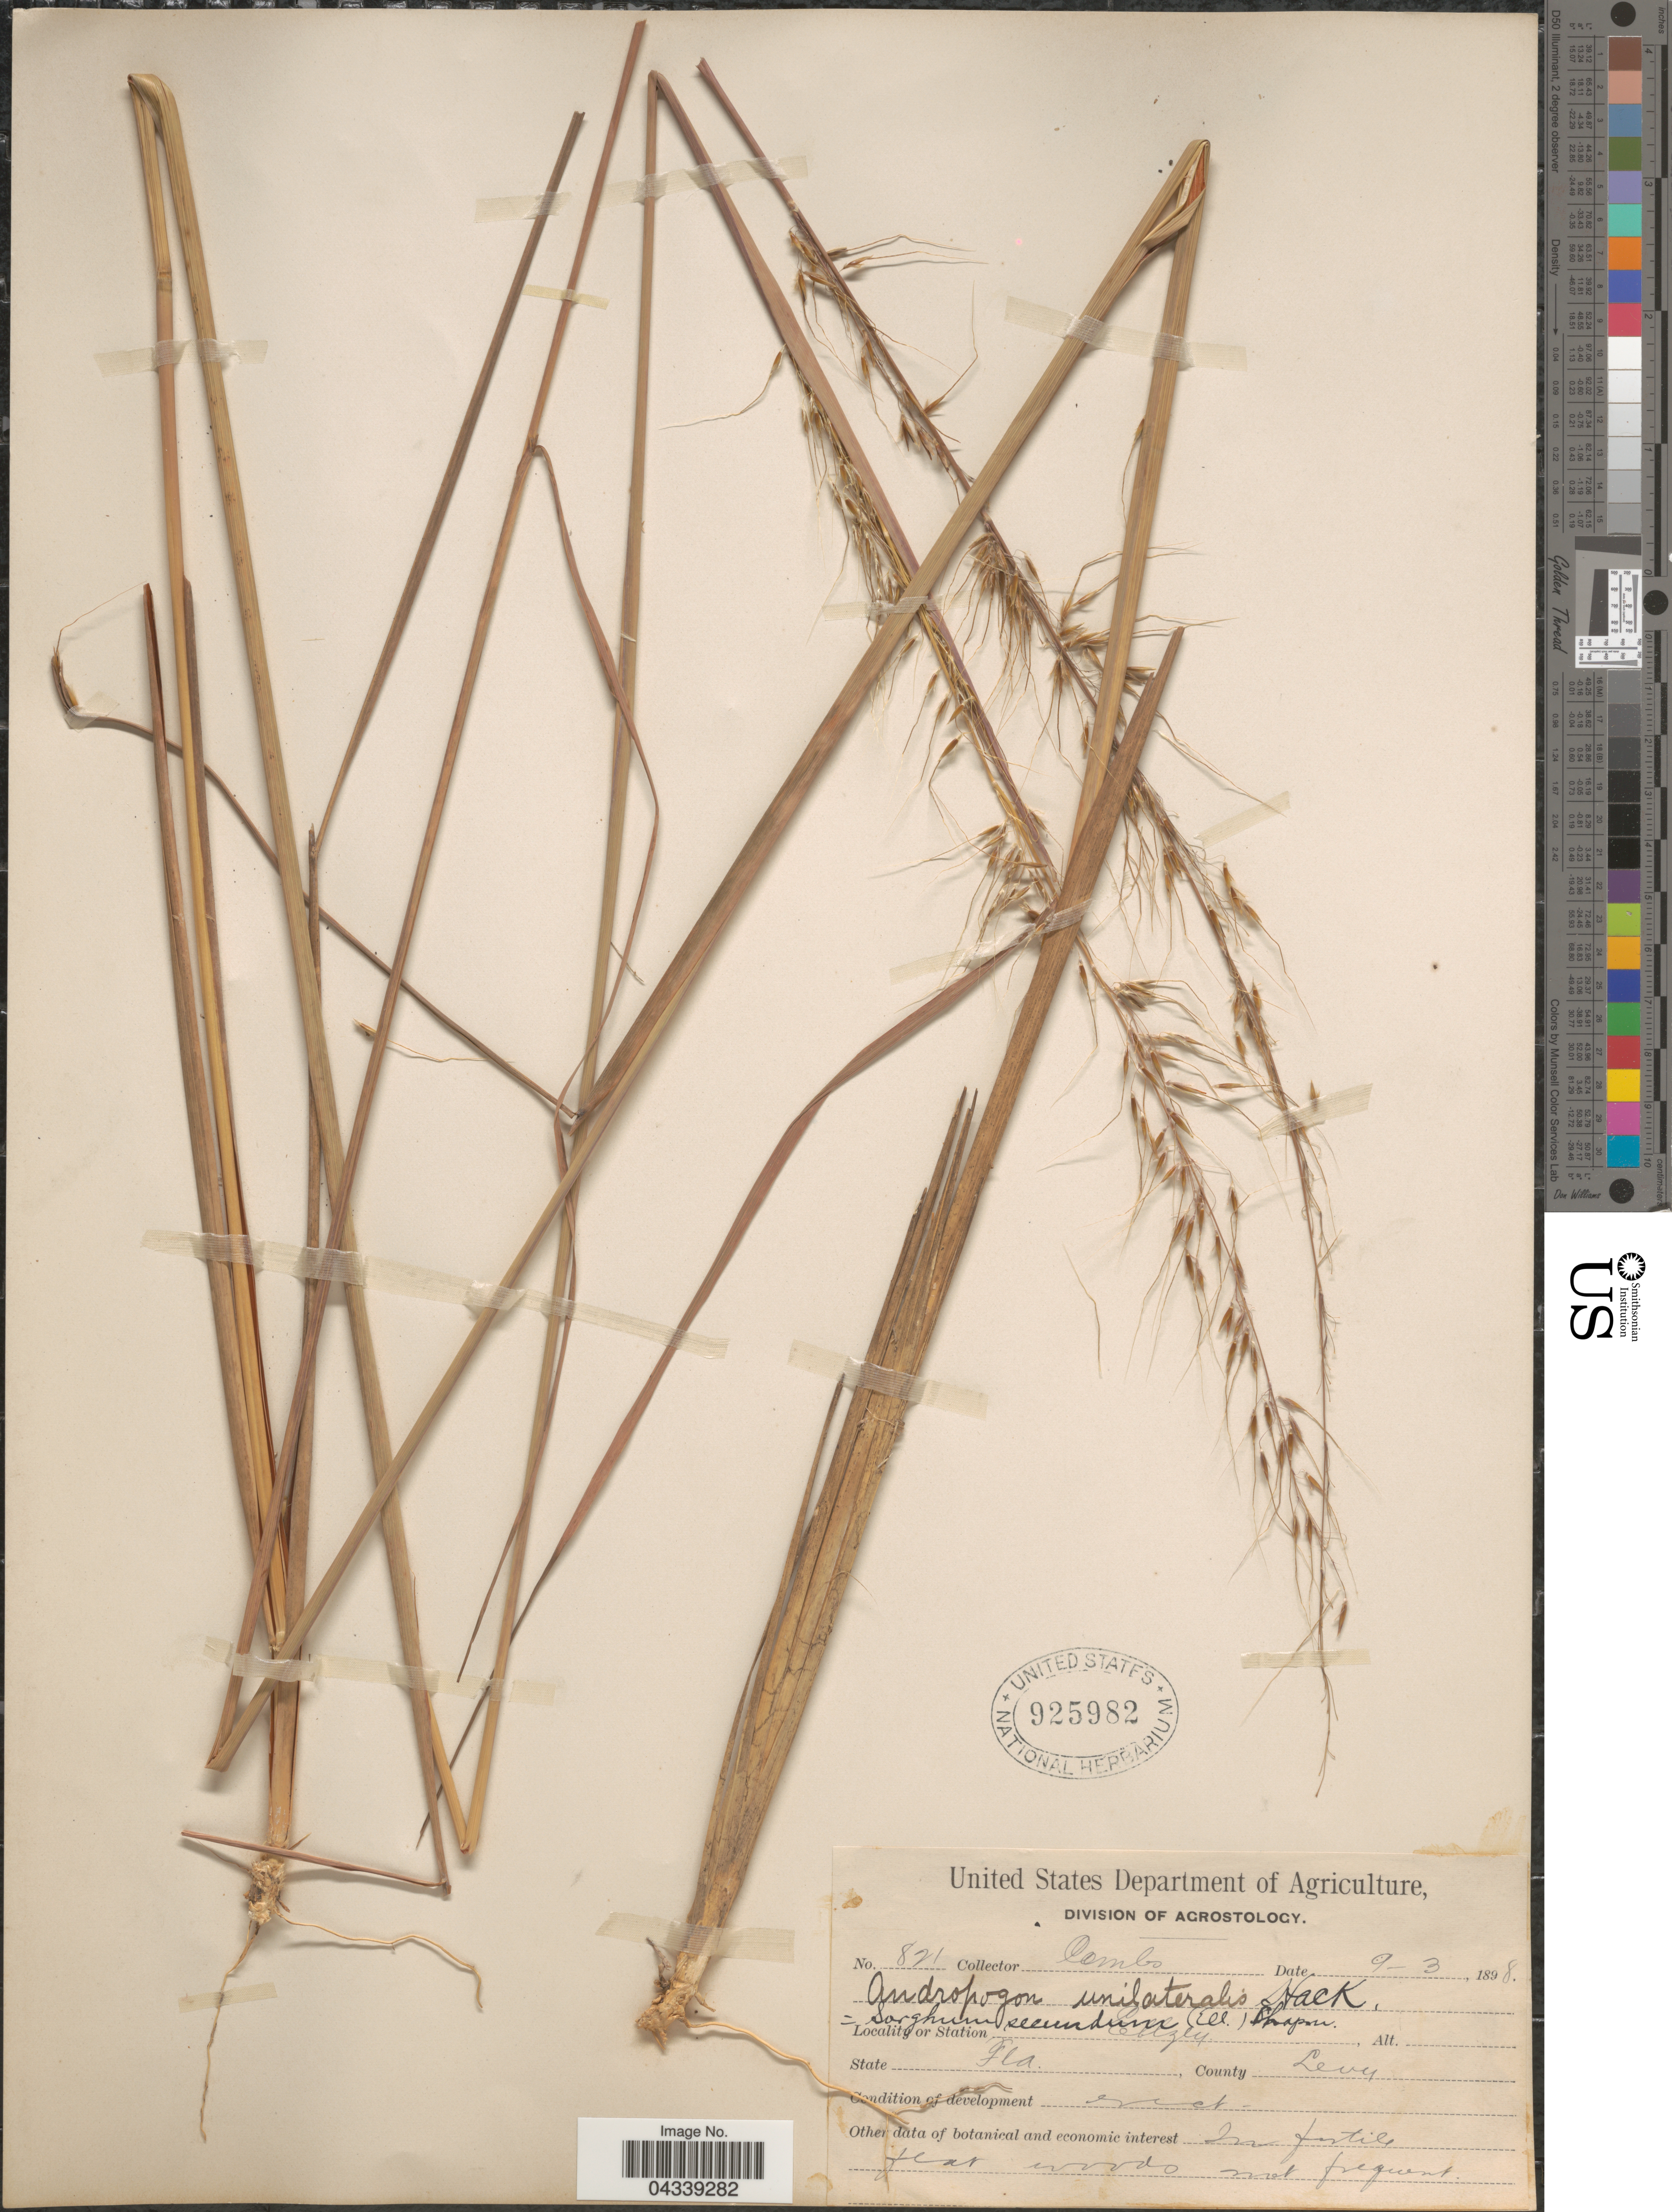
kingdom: Plantae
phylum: Tracheophyta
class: Liliopsida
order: Poales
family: Poaceae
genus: Sorghastrum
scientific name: Sorghastrum secundum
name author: (Elliott) Nash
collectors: -. Combs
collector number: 821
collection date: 1898-09-03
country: United States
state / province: Florida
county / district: Levy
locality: Station: Ellzey.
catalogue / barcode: US 925982